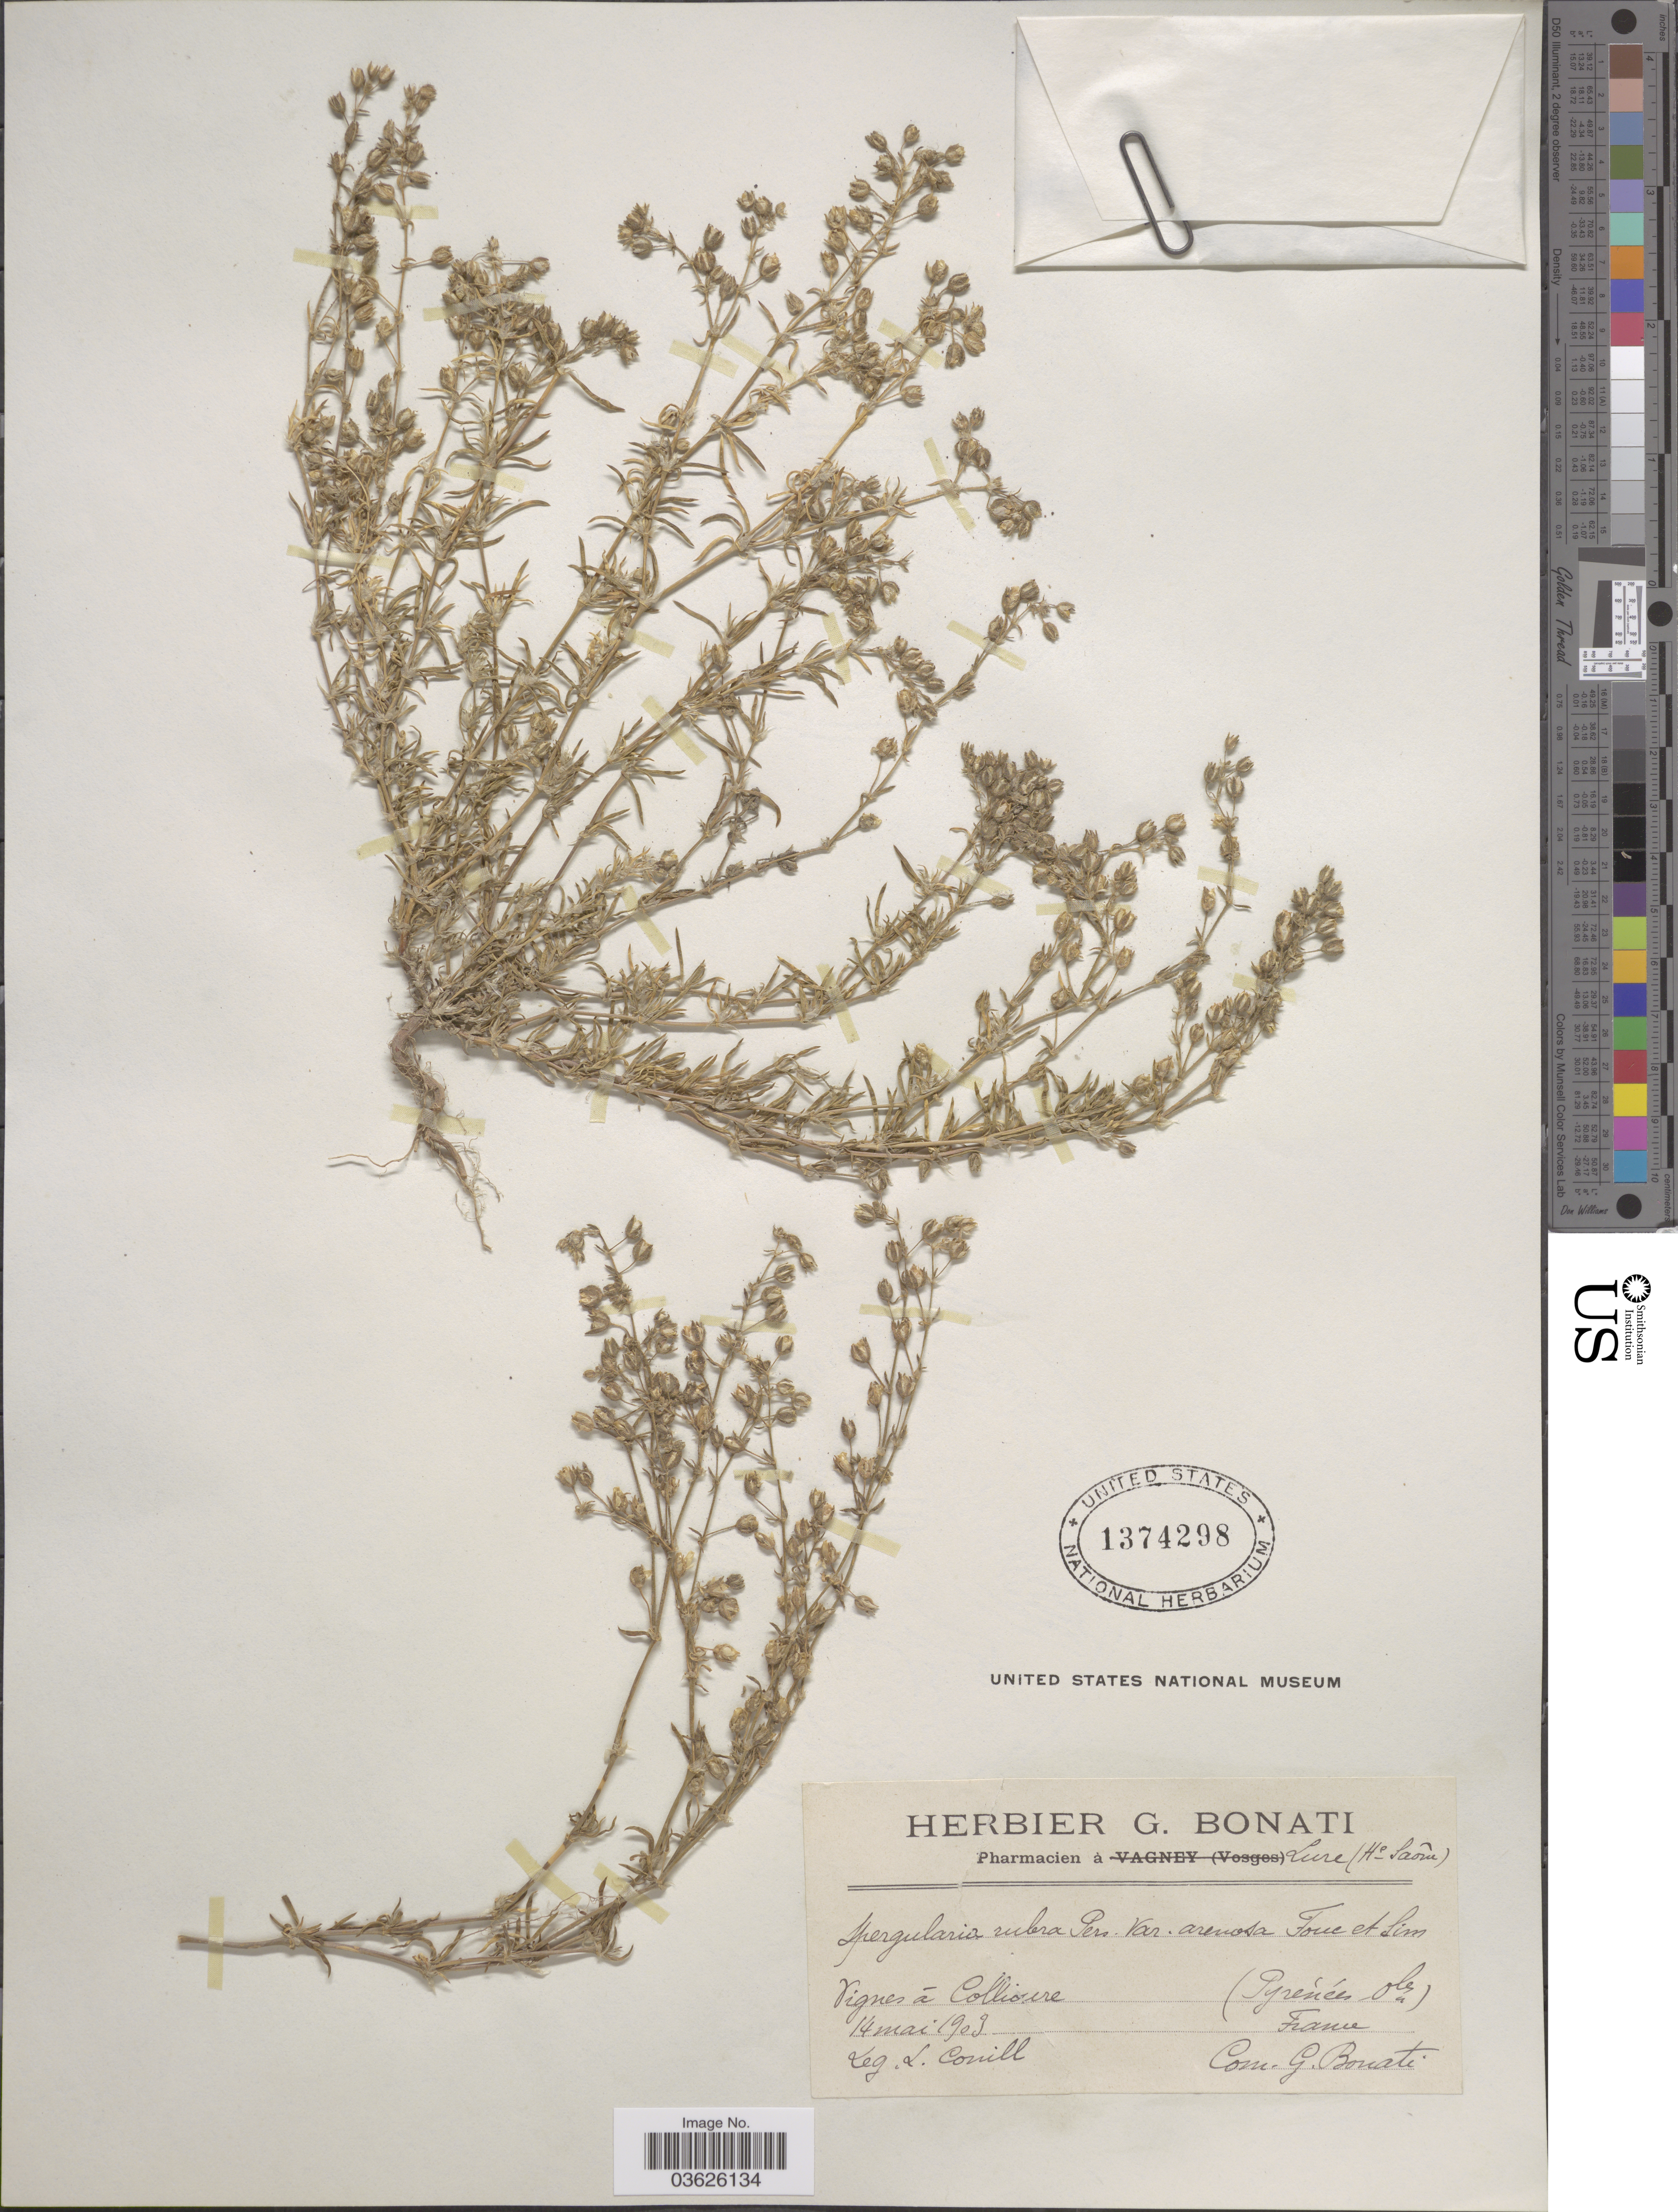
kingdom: Plantae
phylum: Tracheophyta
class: Magnoliopsida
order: Caryophyllales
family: Caryophyllaceae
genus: Spergularia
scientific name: Spergularia rubra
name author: (L.) J. Presl & C. Presl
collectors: Conill, L.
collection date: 1903-05-14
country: France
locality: Vignes á Collioure (Pyrenées Oles).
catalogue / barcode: US 1374298